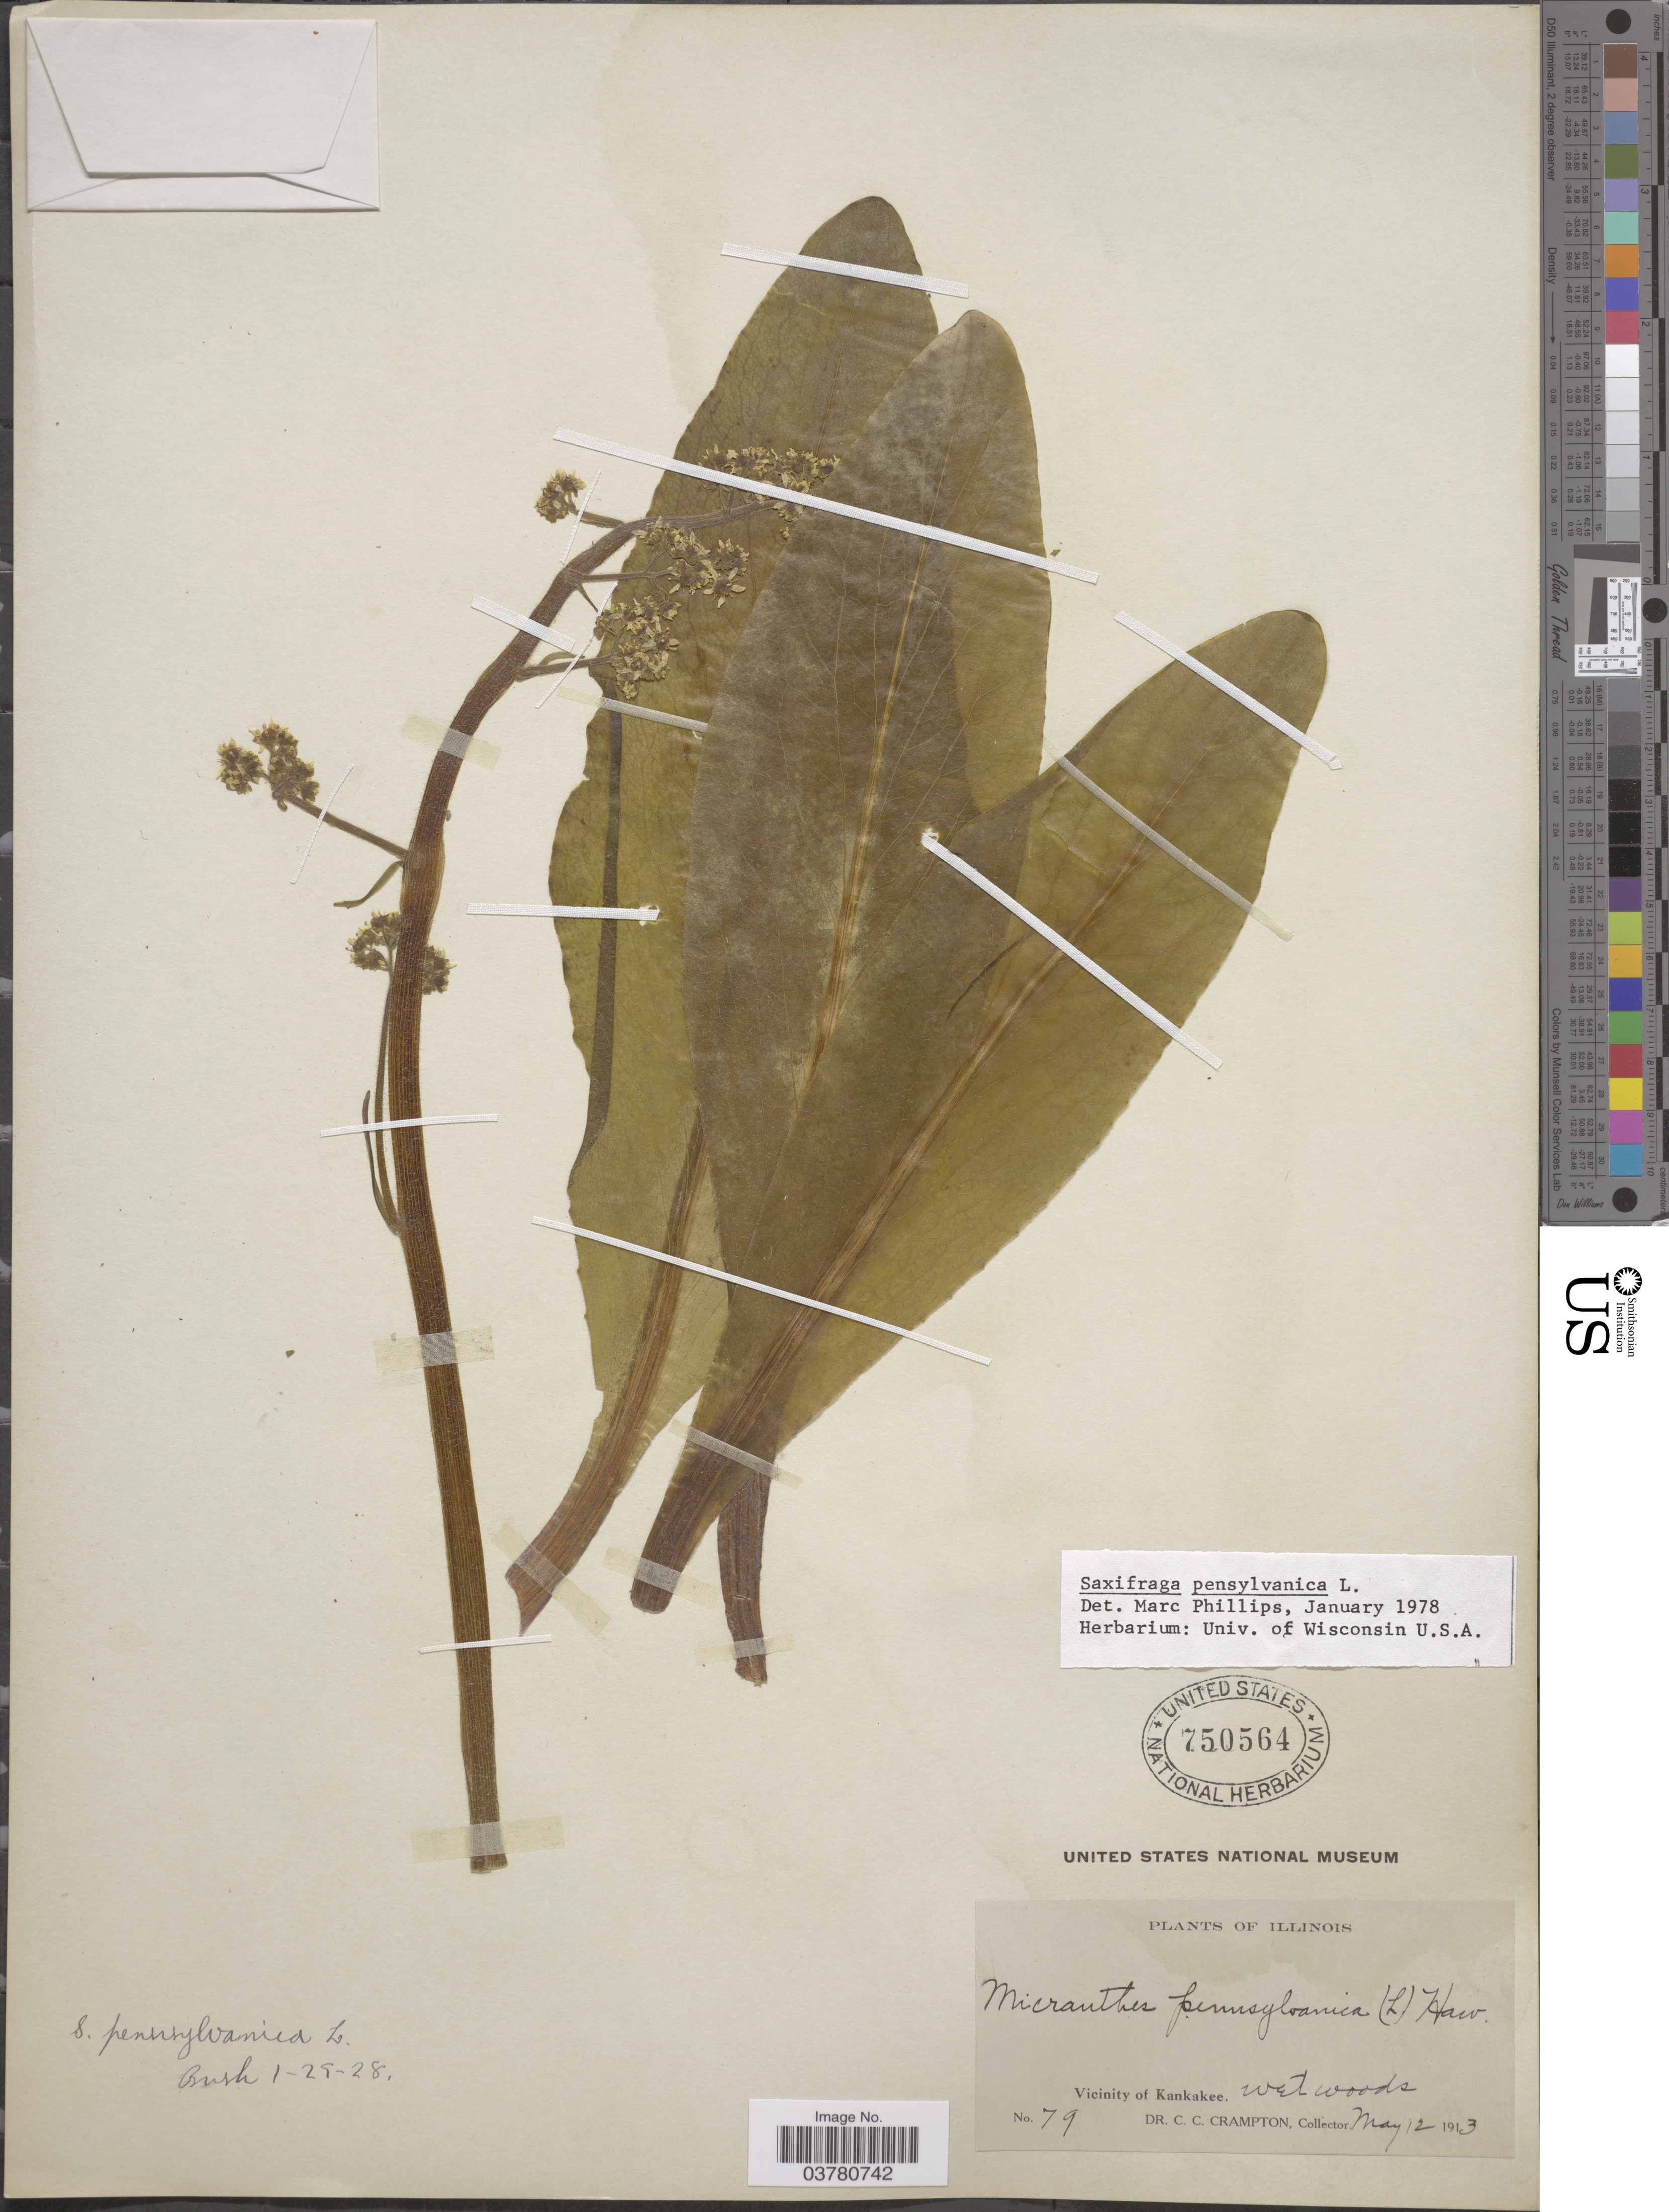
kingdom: Plantae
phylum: Tracheophyta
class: Magnoliopsida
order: Saxifragales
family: Saxifragaceae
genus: Micranthes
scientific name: Micranthes pensylvanica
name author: (L.) Haw.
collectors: C. Crampton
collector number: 79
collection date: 1913-05-12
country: United States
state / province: Illinois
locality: Vicinity of Kankakee.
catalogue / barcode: US 750564